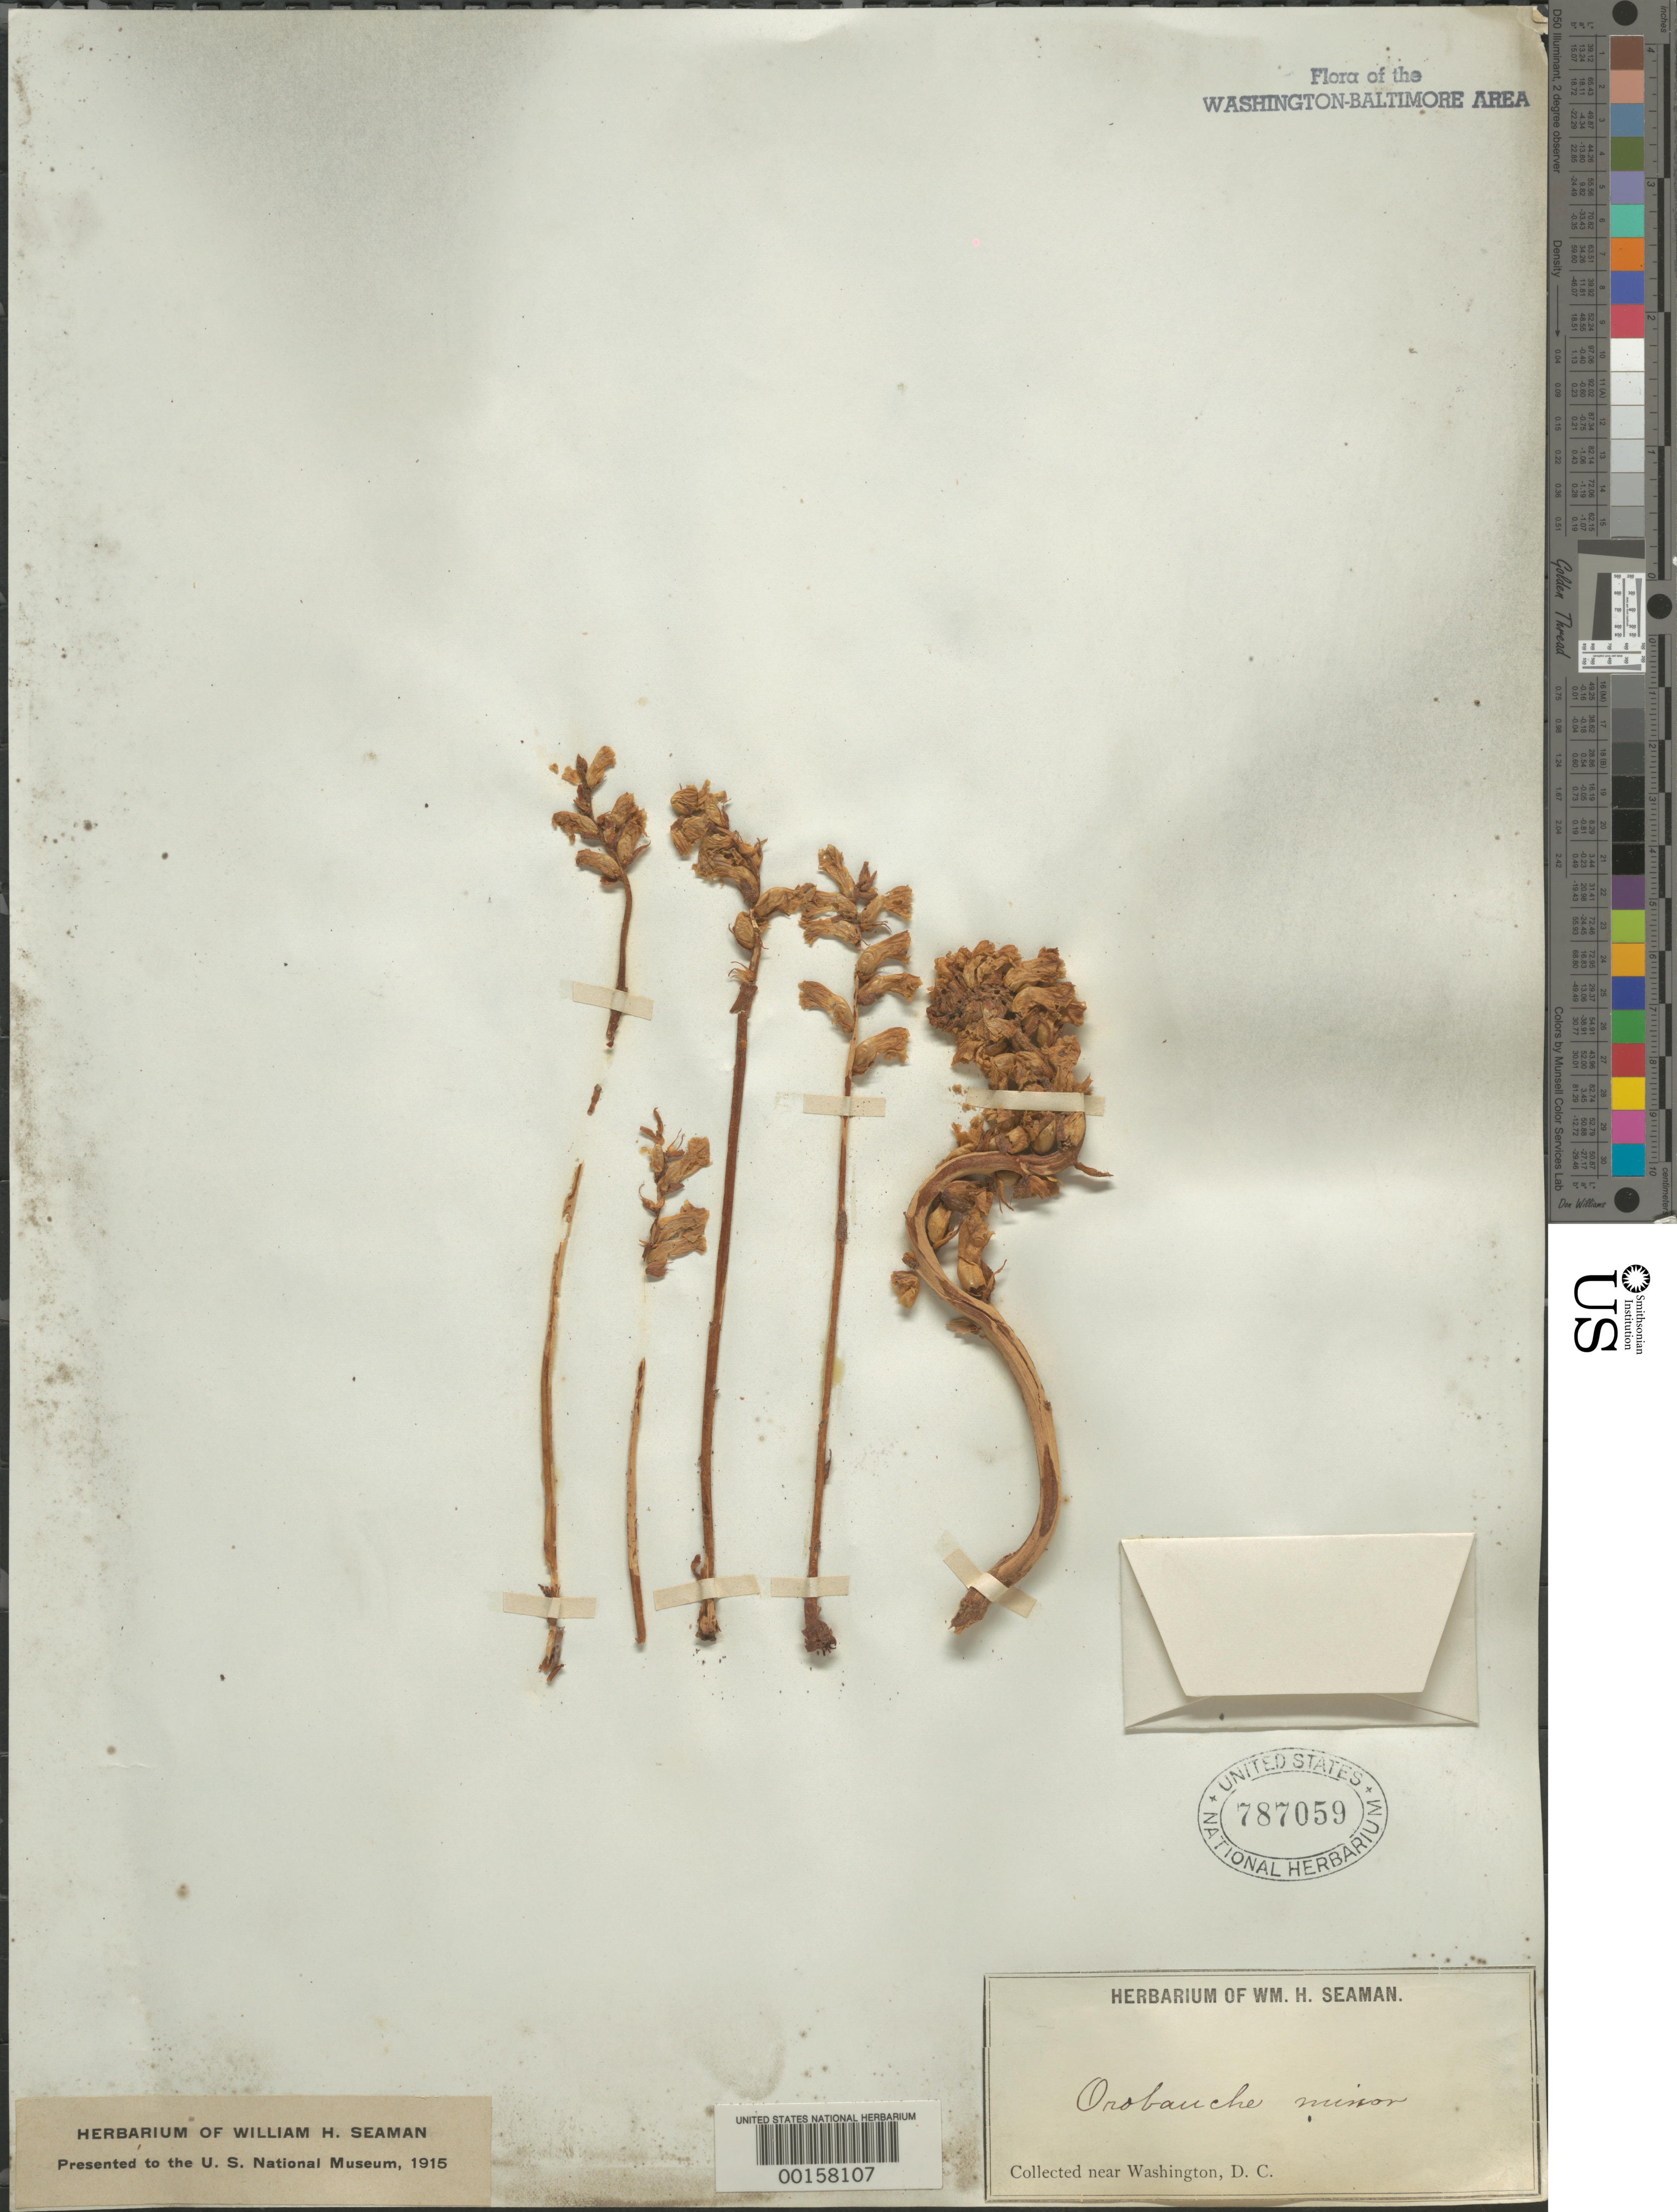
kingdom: Plantae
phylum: Tracheophyta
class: Magnoliopsida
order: Lamiales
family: Orobanchaceae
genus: Orobanche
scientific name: Orobanche minor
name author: Sm.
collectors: W. Seaman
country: United States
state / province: District of Columbia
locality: Vicinity of Washington, DC.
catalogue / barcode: US 787059